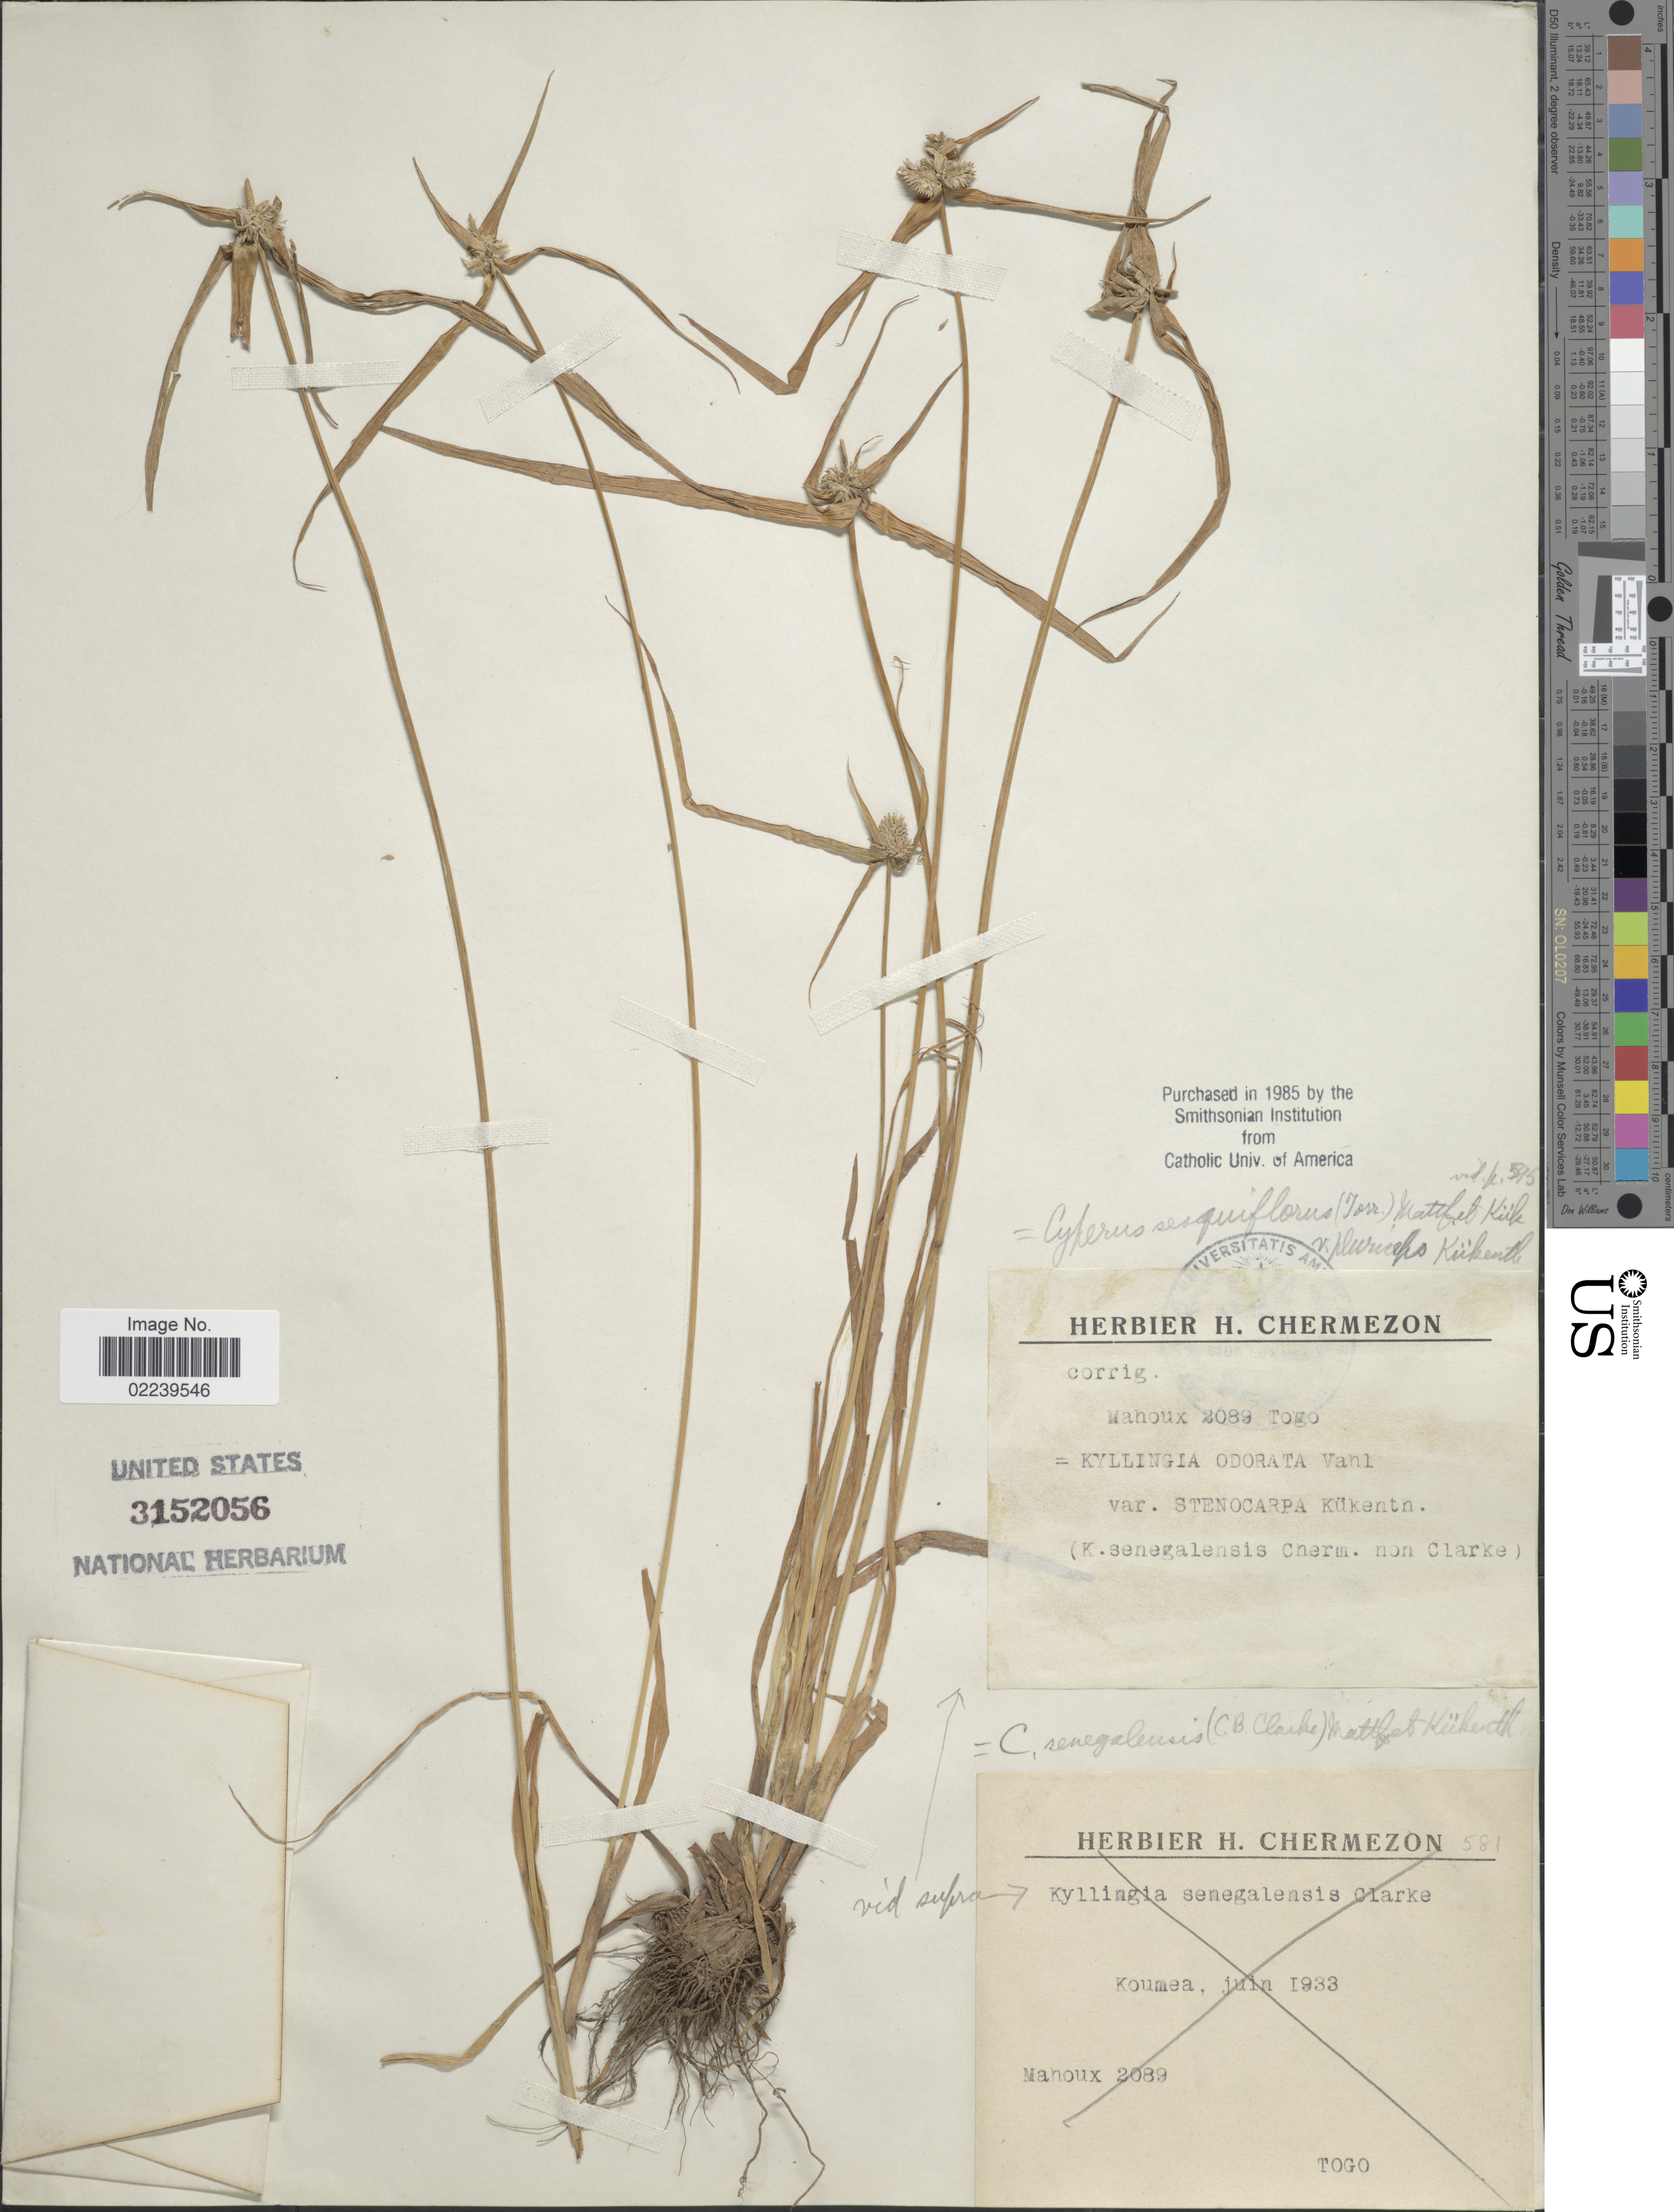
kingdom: Plantae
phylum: Tracheophyta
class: Liliopsida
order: Poales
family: Cyperaceae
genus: Cyperus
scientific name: Cyperus senegalensis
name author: (C.B. Clarke) Mattf. & Kük.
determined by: Strong, M. T., (US), Smithsonian Institution - National Museum of Natural History (UNITED STATES)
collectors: P. Mahoux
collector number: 2089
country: Togo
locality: Koumea.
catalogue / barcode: US 3152056